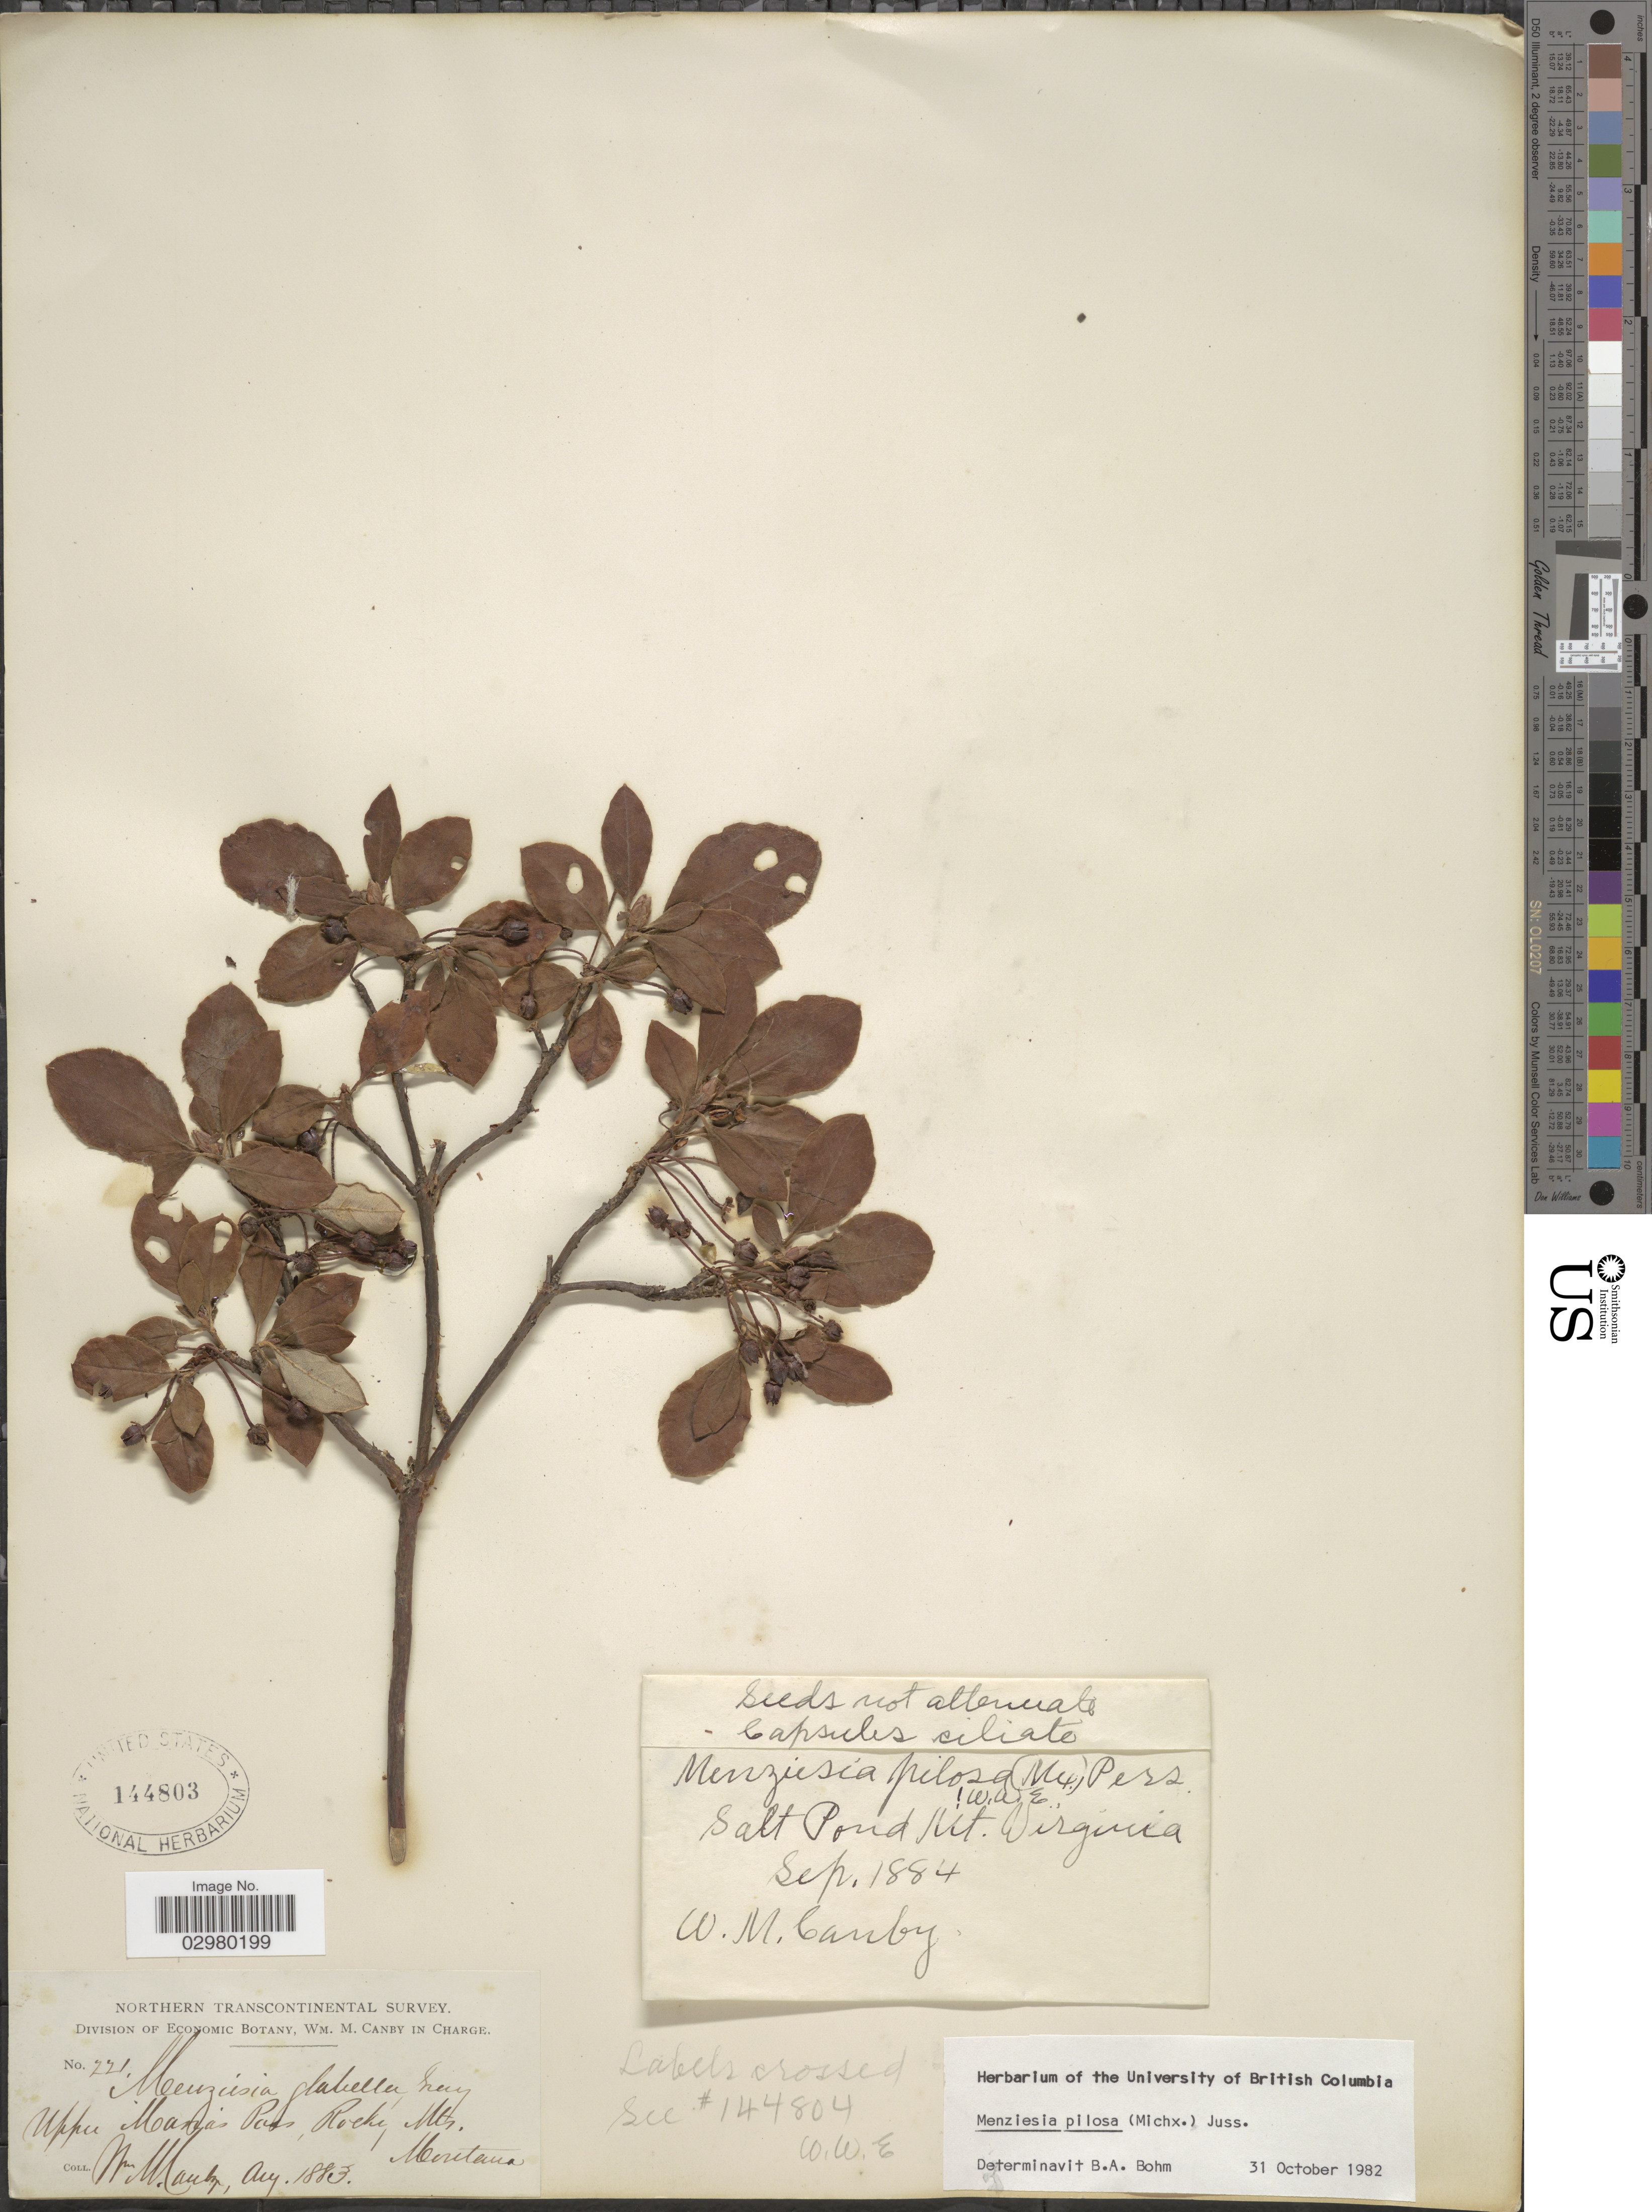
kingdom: Plantae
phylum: Tracheophyta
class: Magnoliopsida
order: Ericales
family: Ericaceae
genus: Menziesia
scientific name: Menziesia pilosa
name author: (Michx.) Juss.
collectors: W. M. Canby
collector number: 221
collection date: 1883-08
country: United States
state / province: Montana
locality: Upper Manas Pass, Rocky Mts.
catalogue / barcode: US 144803